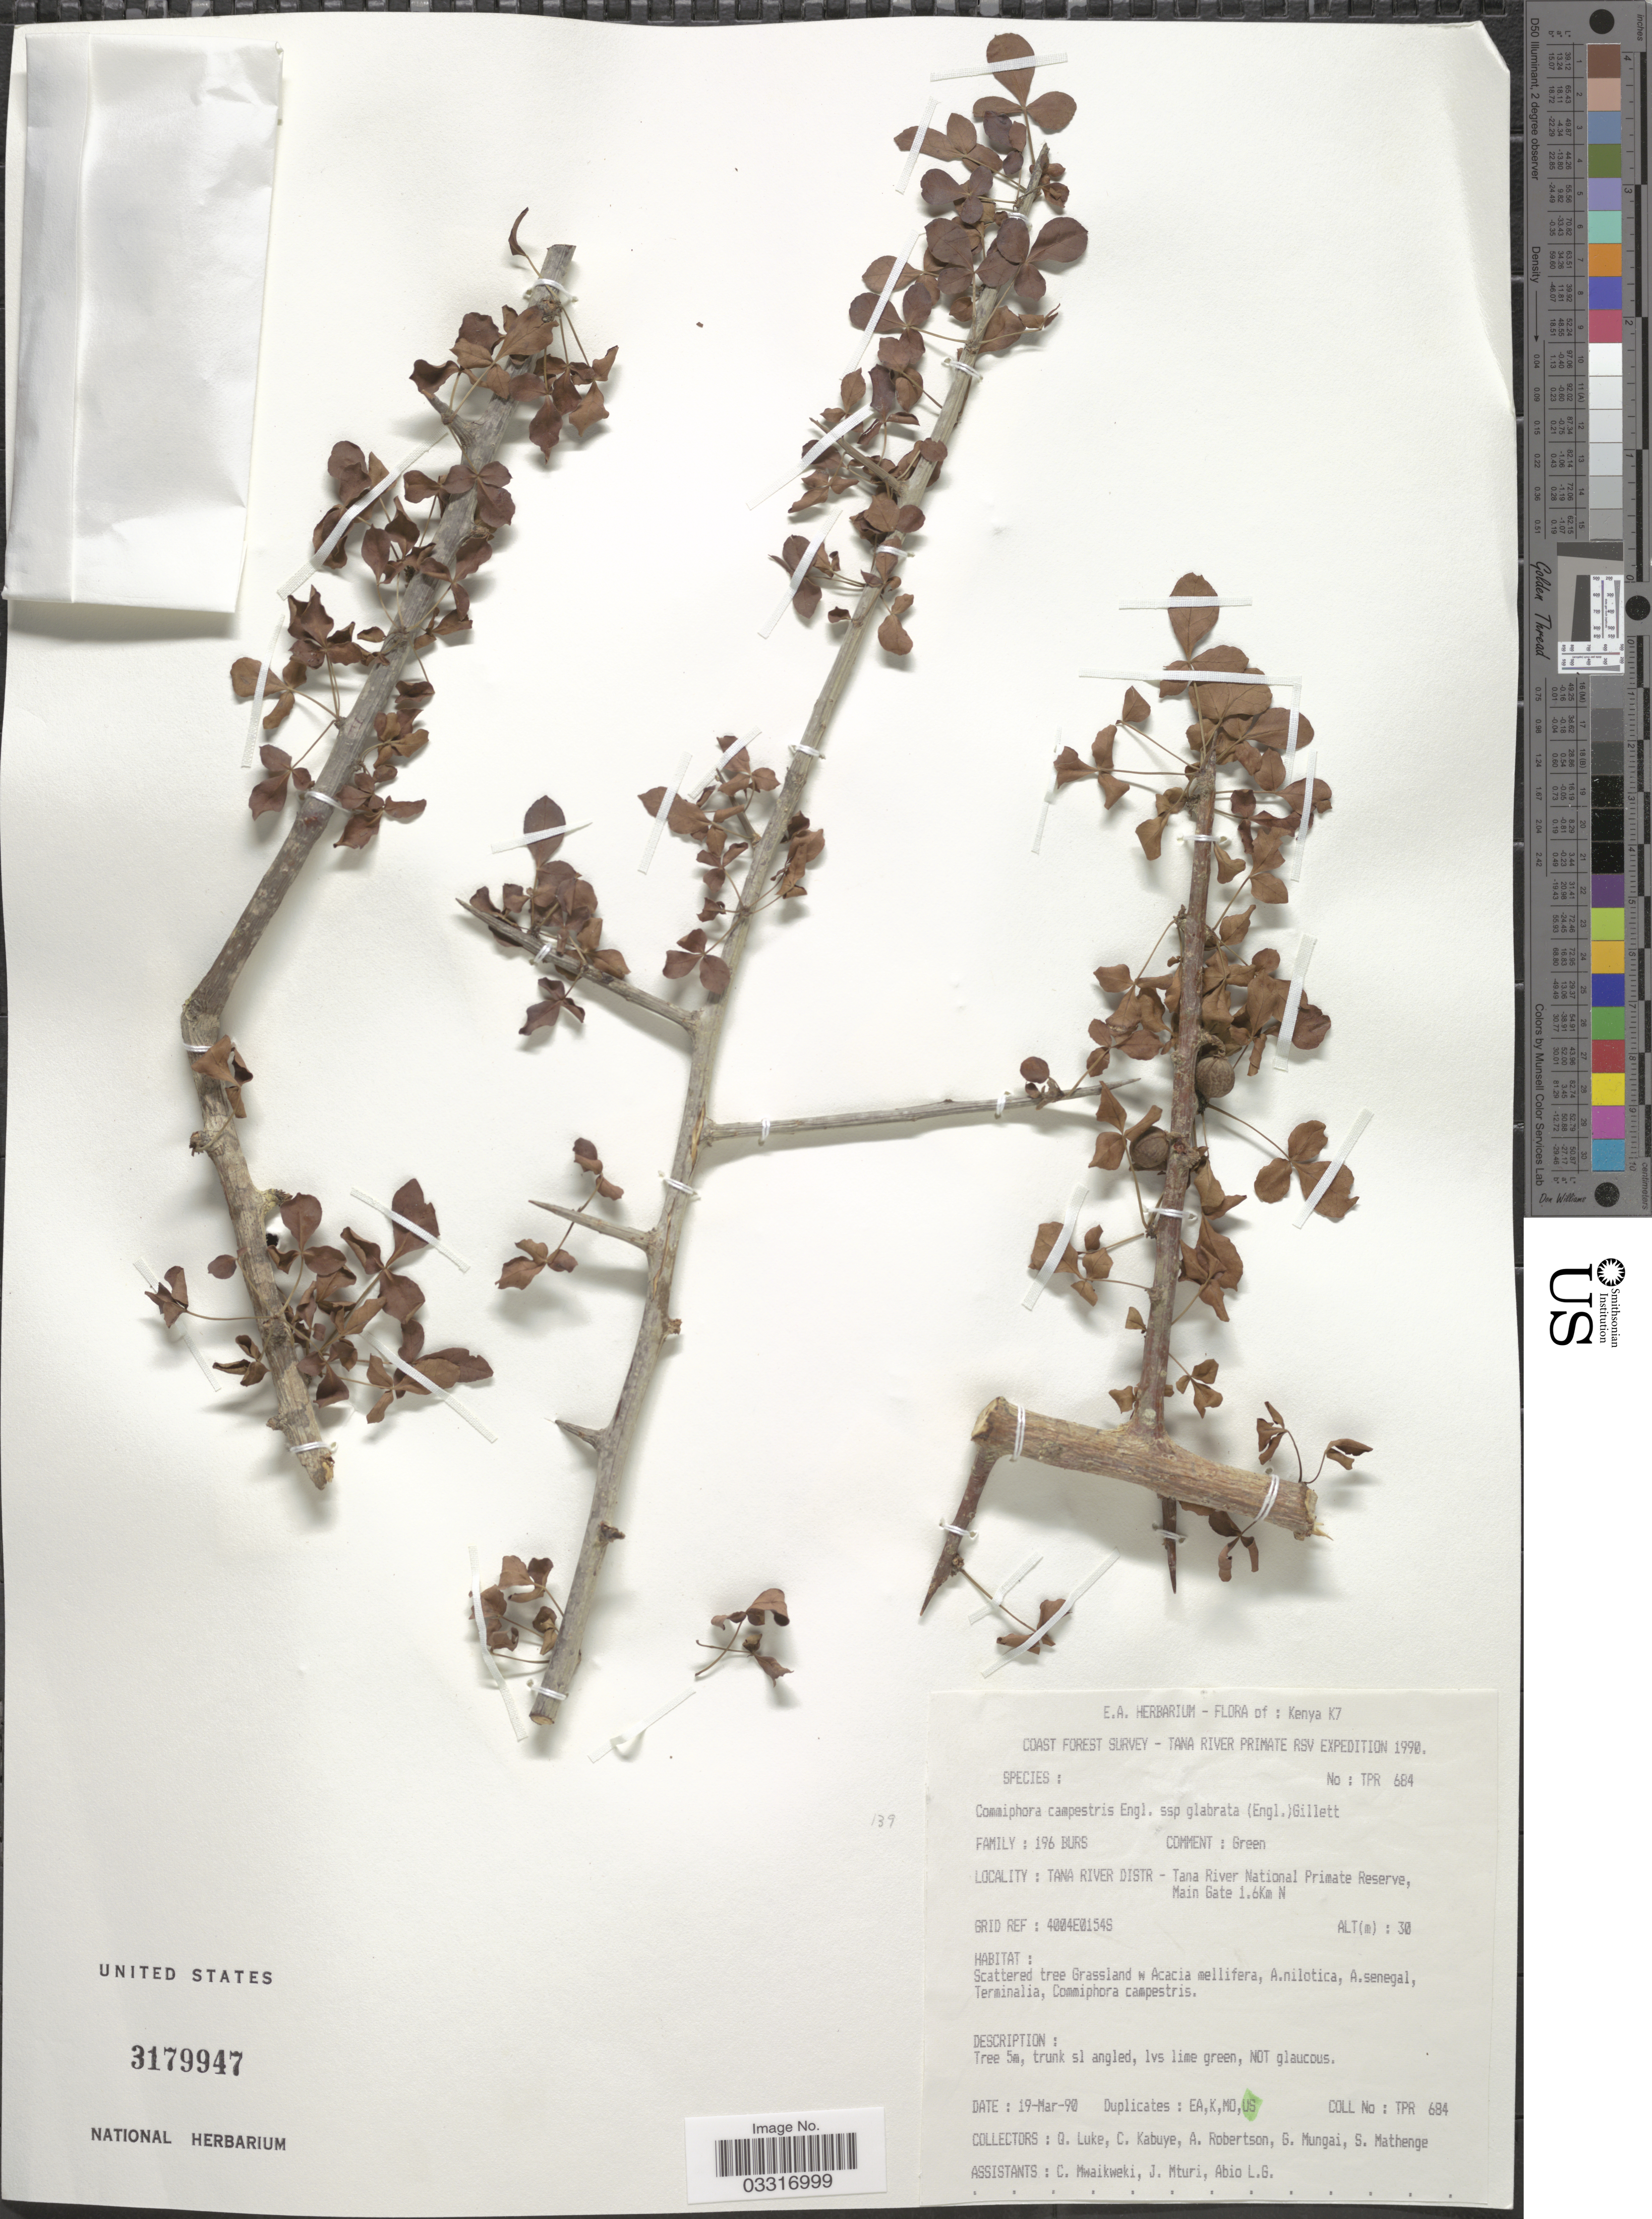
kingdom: Plantae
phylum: Tracheophyta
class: Magnoliopsida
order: Sapindales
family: Burseraceae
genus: Commiphora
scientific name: Commiphora campestris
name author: Engl.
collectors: Q. Luke, C. Kabuye, A. Robertson, G. Mungai & et al.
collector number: TPR 684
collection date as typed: Transcribed d/m/y: 19/3/90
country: Kenya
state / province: Tana River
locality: K7. Tana River Distr - Tana River National Primate Reserve, Main Gate 1.6Km N.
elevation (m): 30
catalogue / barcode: US 3179947